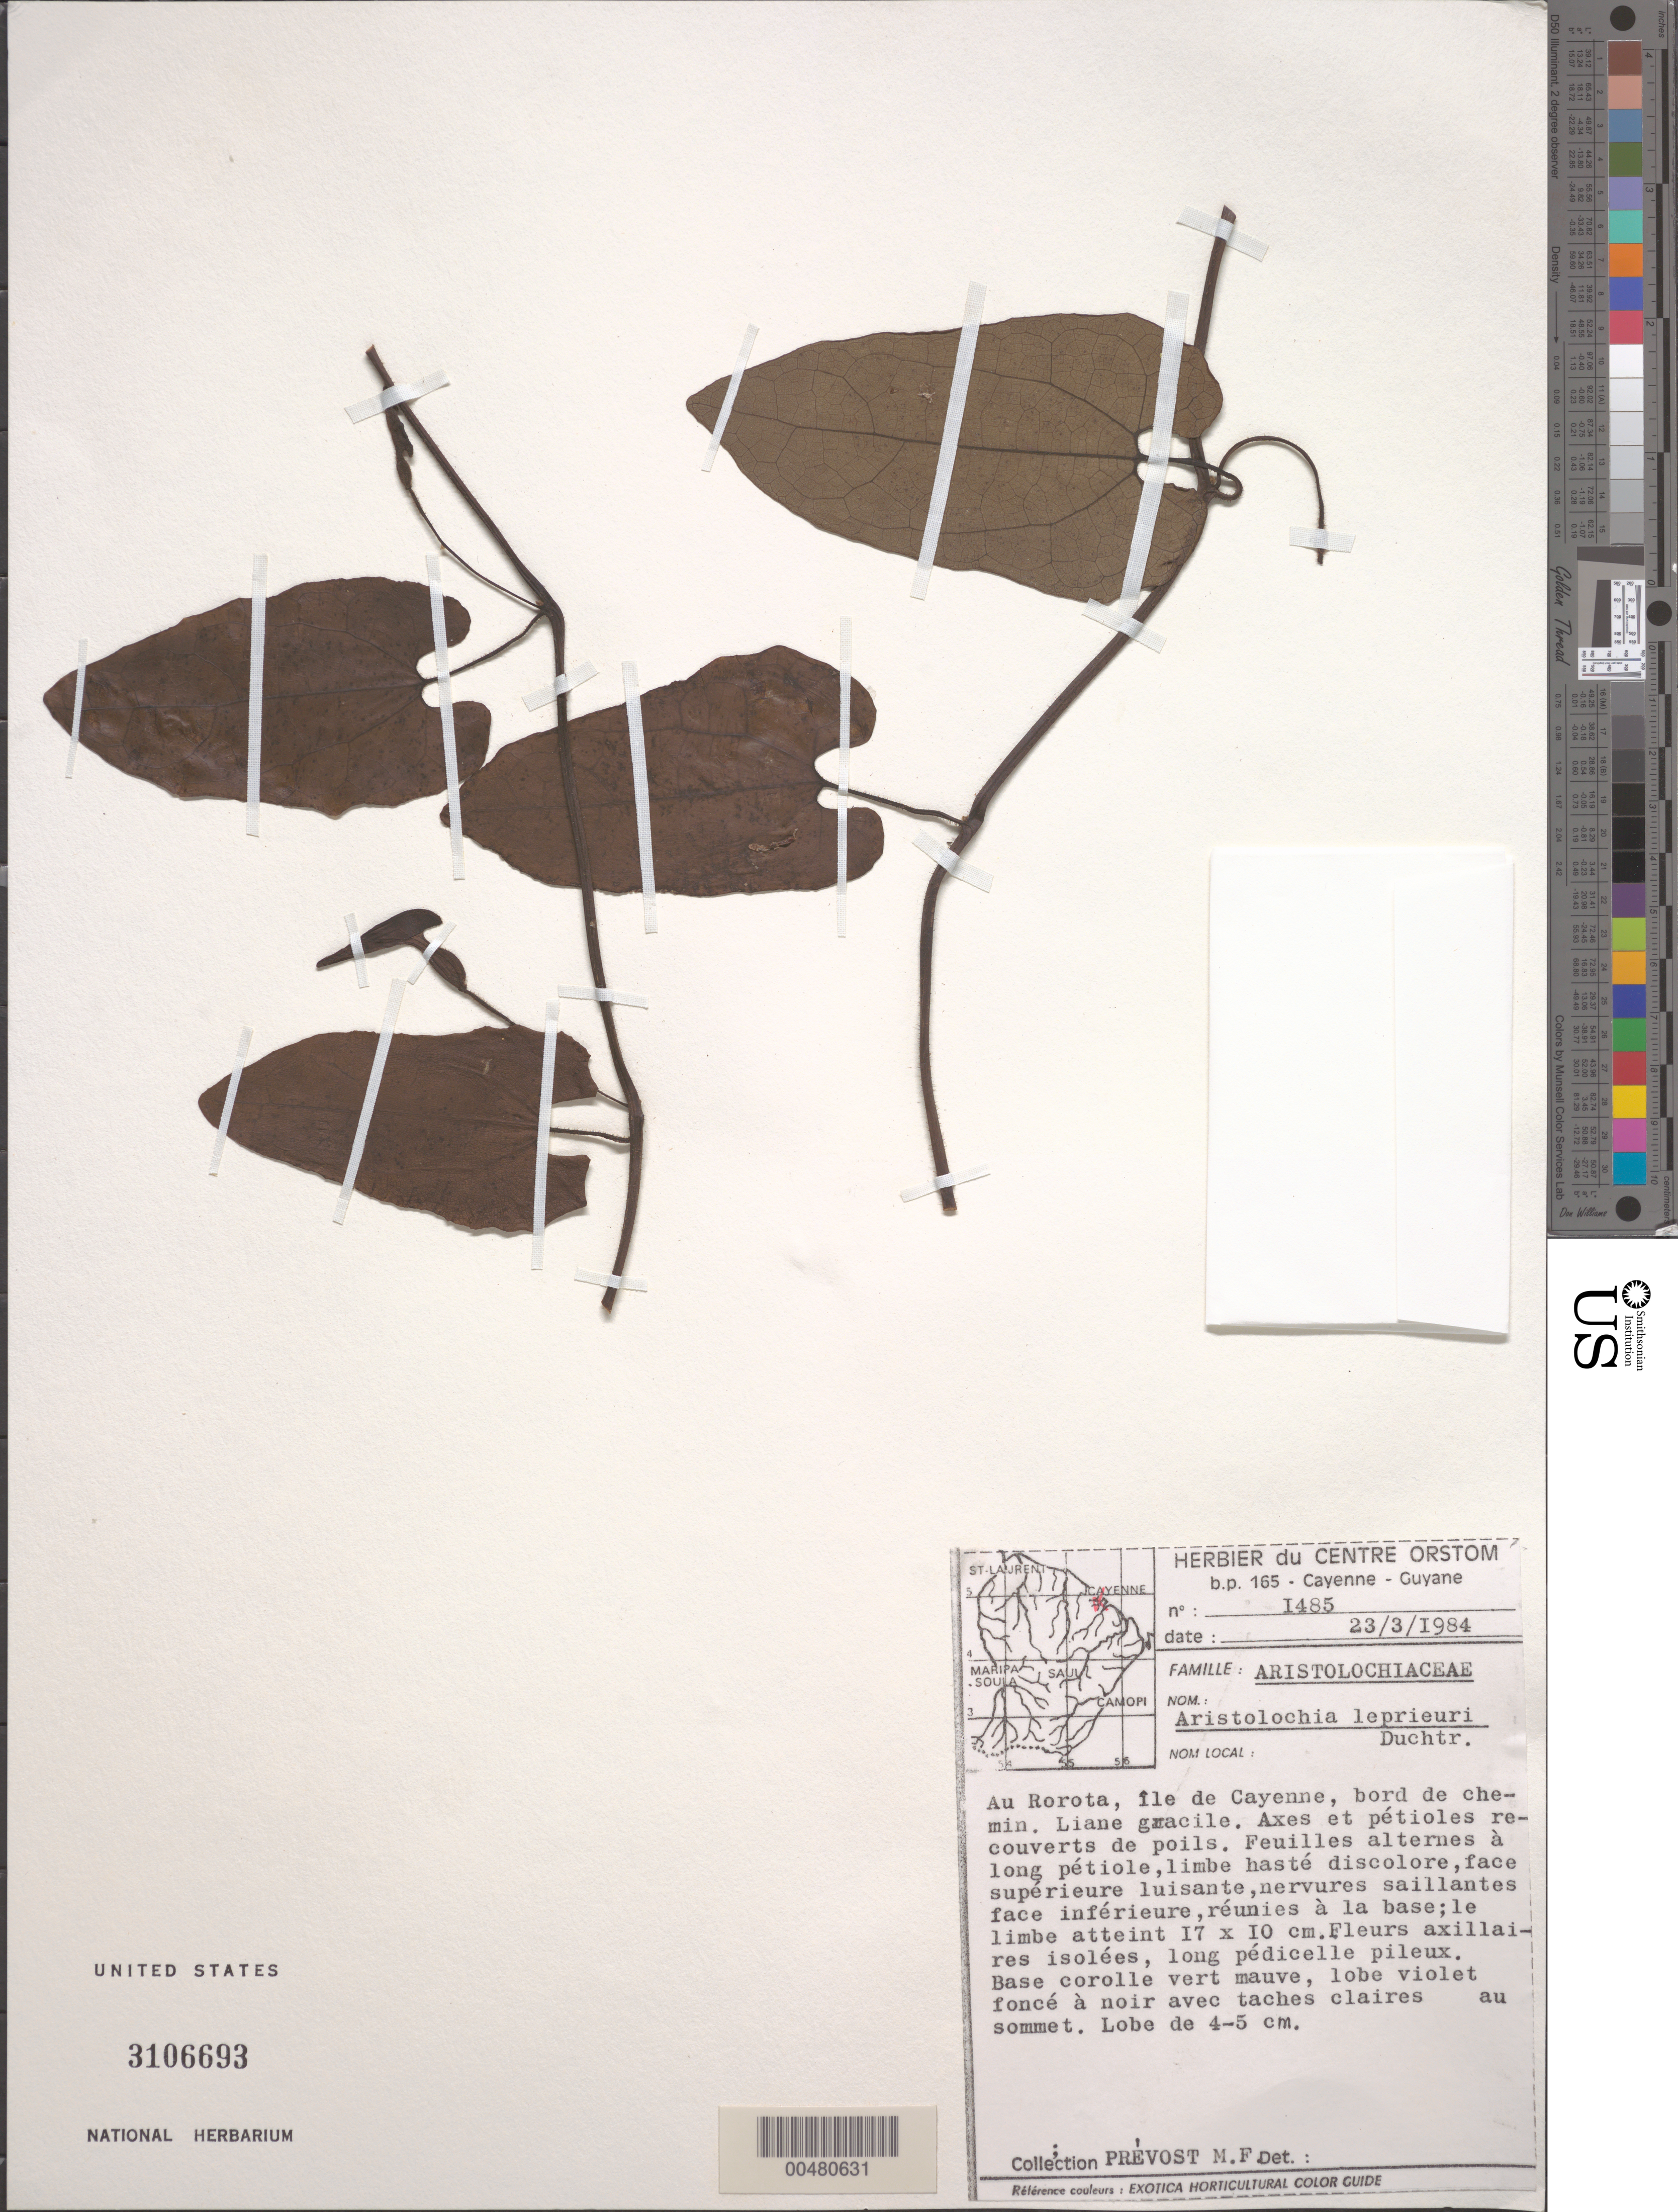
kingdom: Plantae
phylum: Tracheophyta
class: Magnoliopsida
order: Piperales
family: Aristolochiaceae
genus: Aristolochia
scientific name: Aristolochia leprieurii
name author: Duch.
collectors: M.-F. Prévost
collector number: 1485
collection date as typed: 23-Mar-84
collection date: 1984-03-23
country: French Guiana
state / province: Cayenne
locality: Rorota, Ile de Cayenne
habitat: Bord de chemin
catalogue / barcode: US 3106693